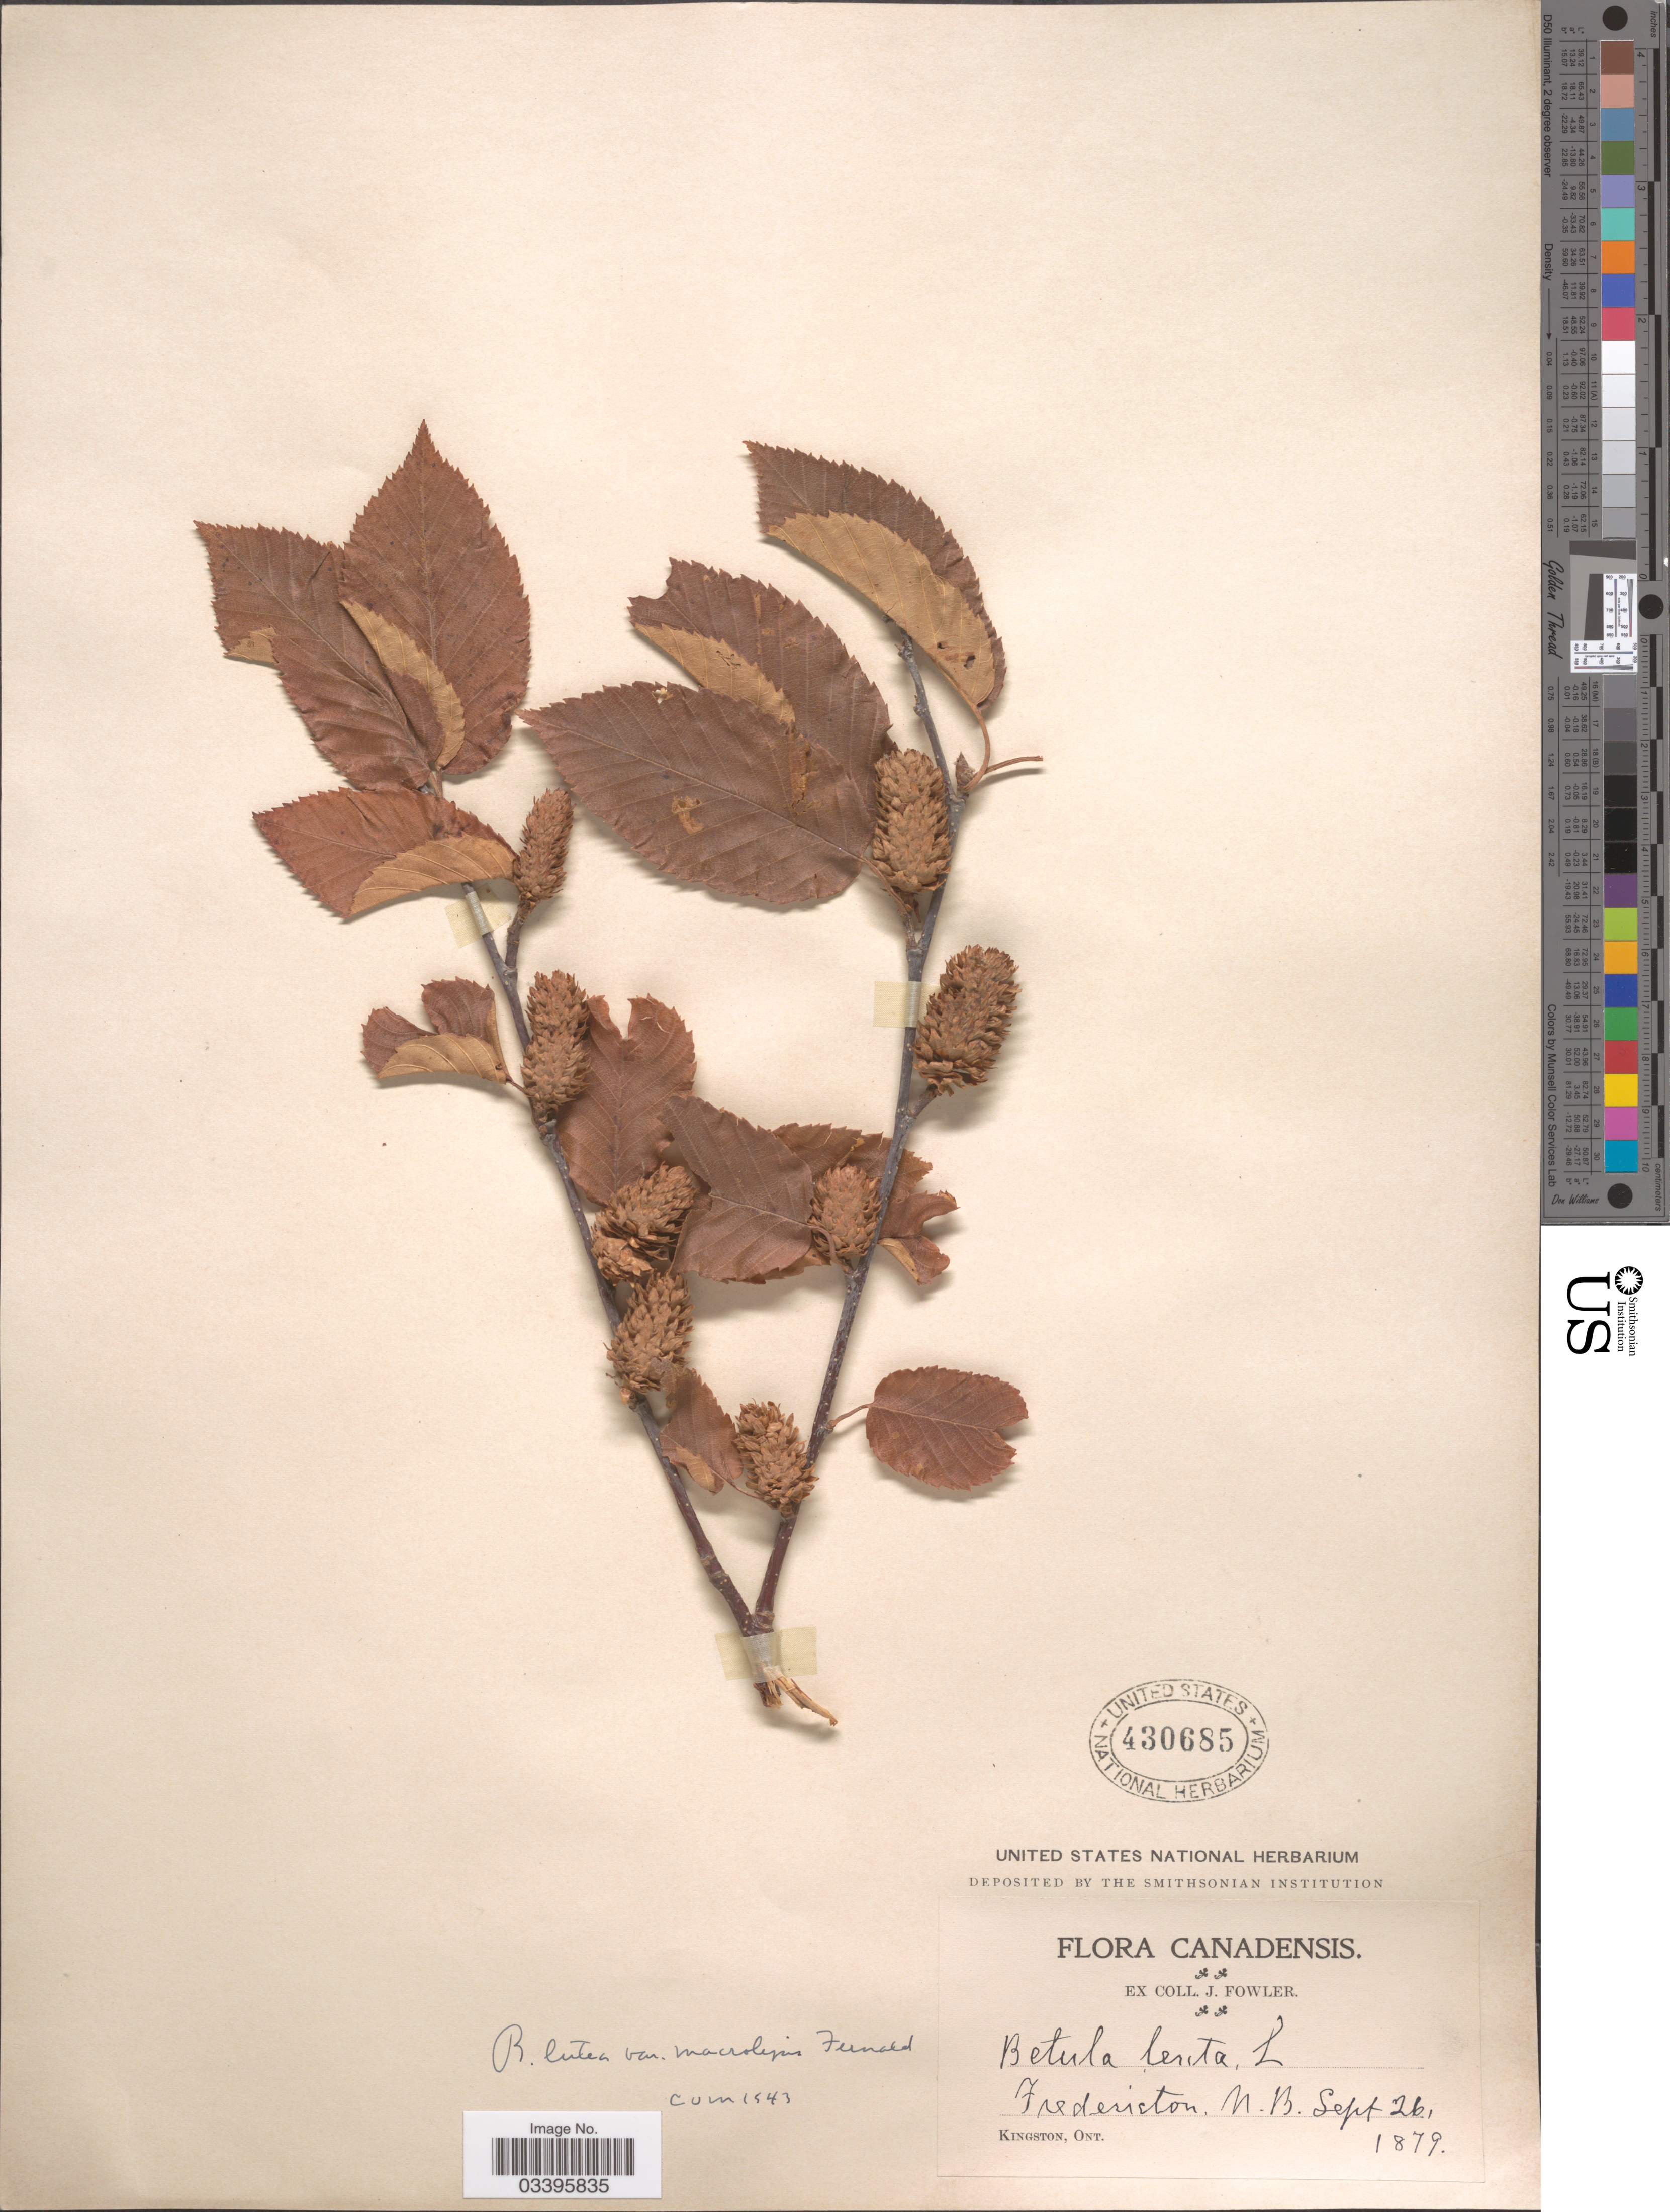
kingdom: Plantae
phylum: Tracheophyta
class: Magnoliopsida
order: Fagales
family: Betulaceae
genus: Betula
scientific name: Betula lutea subsp. macrolepis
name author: Fernald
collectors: J. Fowler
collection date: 1879-09-26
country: Canada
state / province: New Brunswick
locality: Fredericton.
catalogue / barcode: US 430685